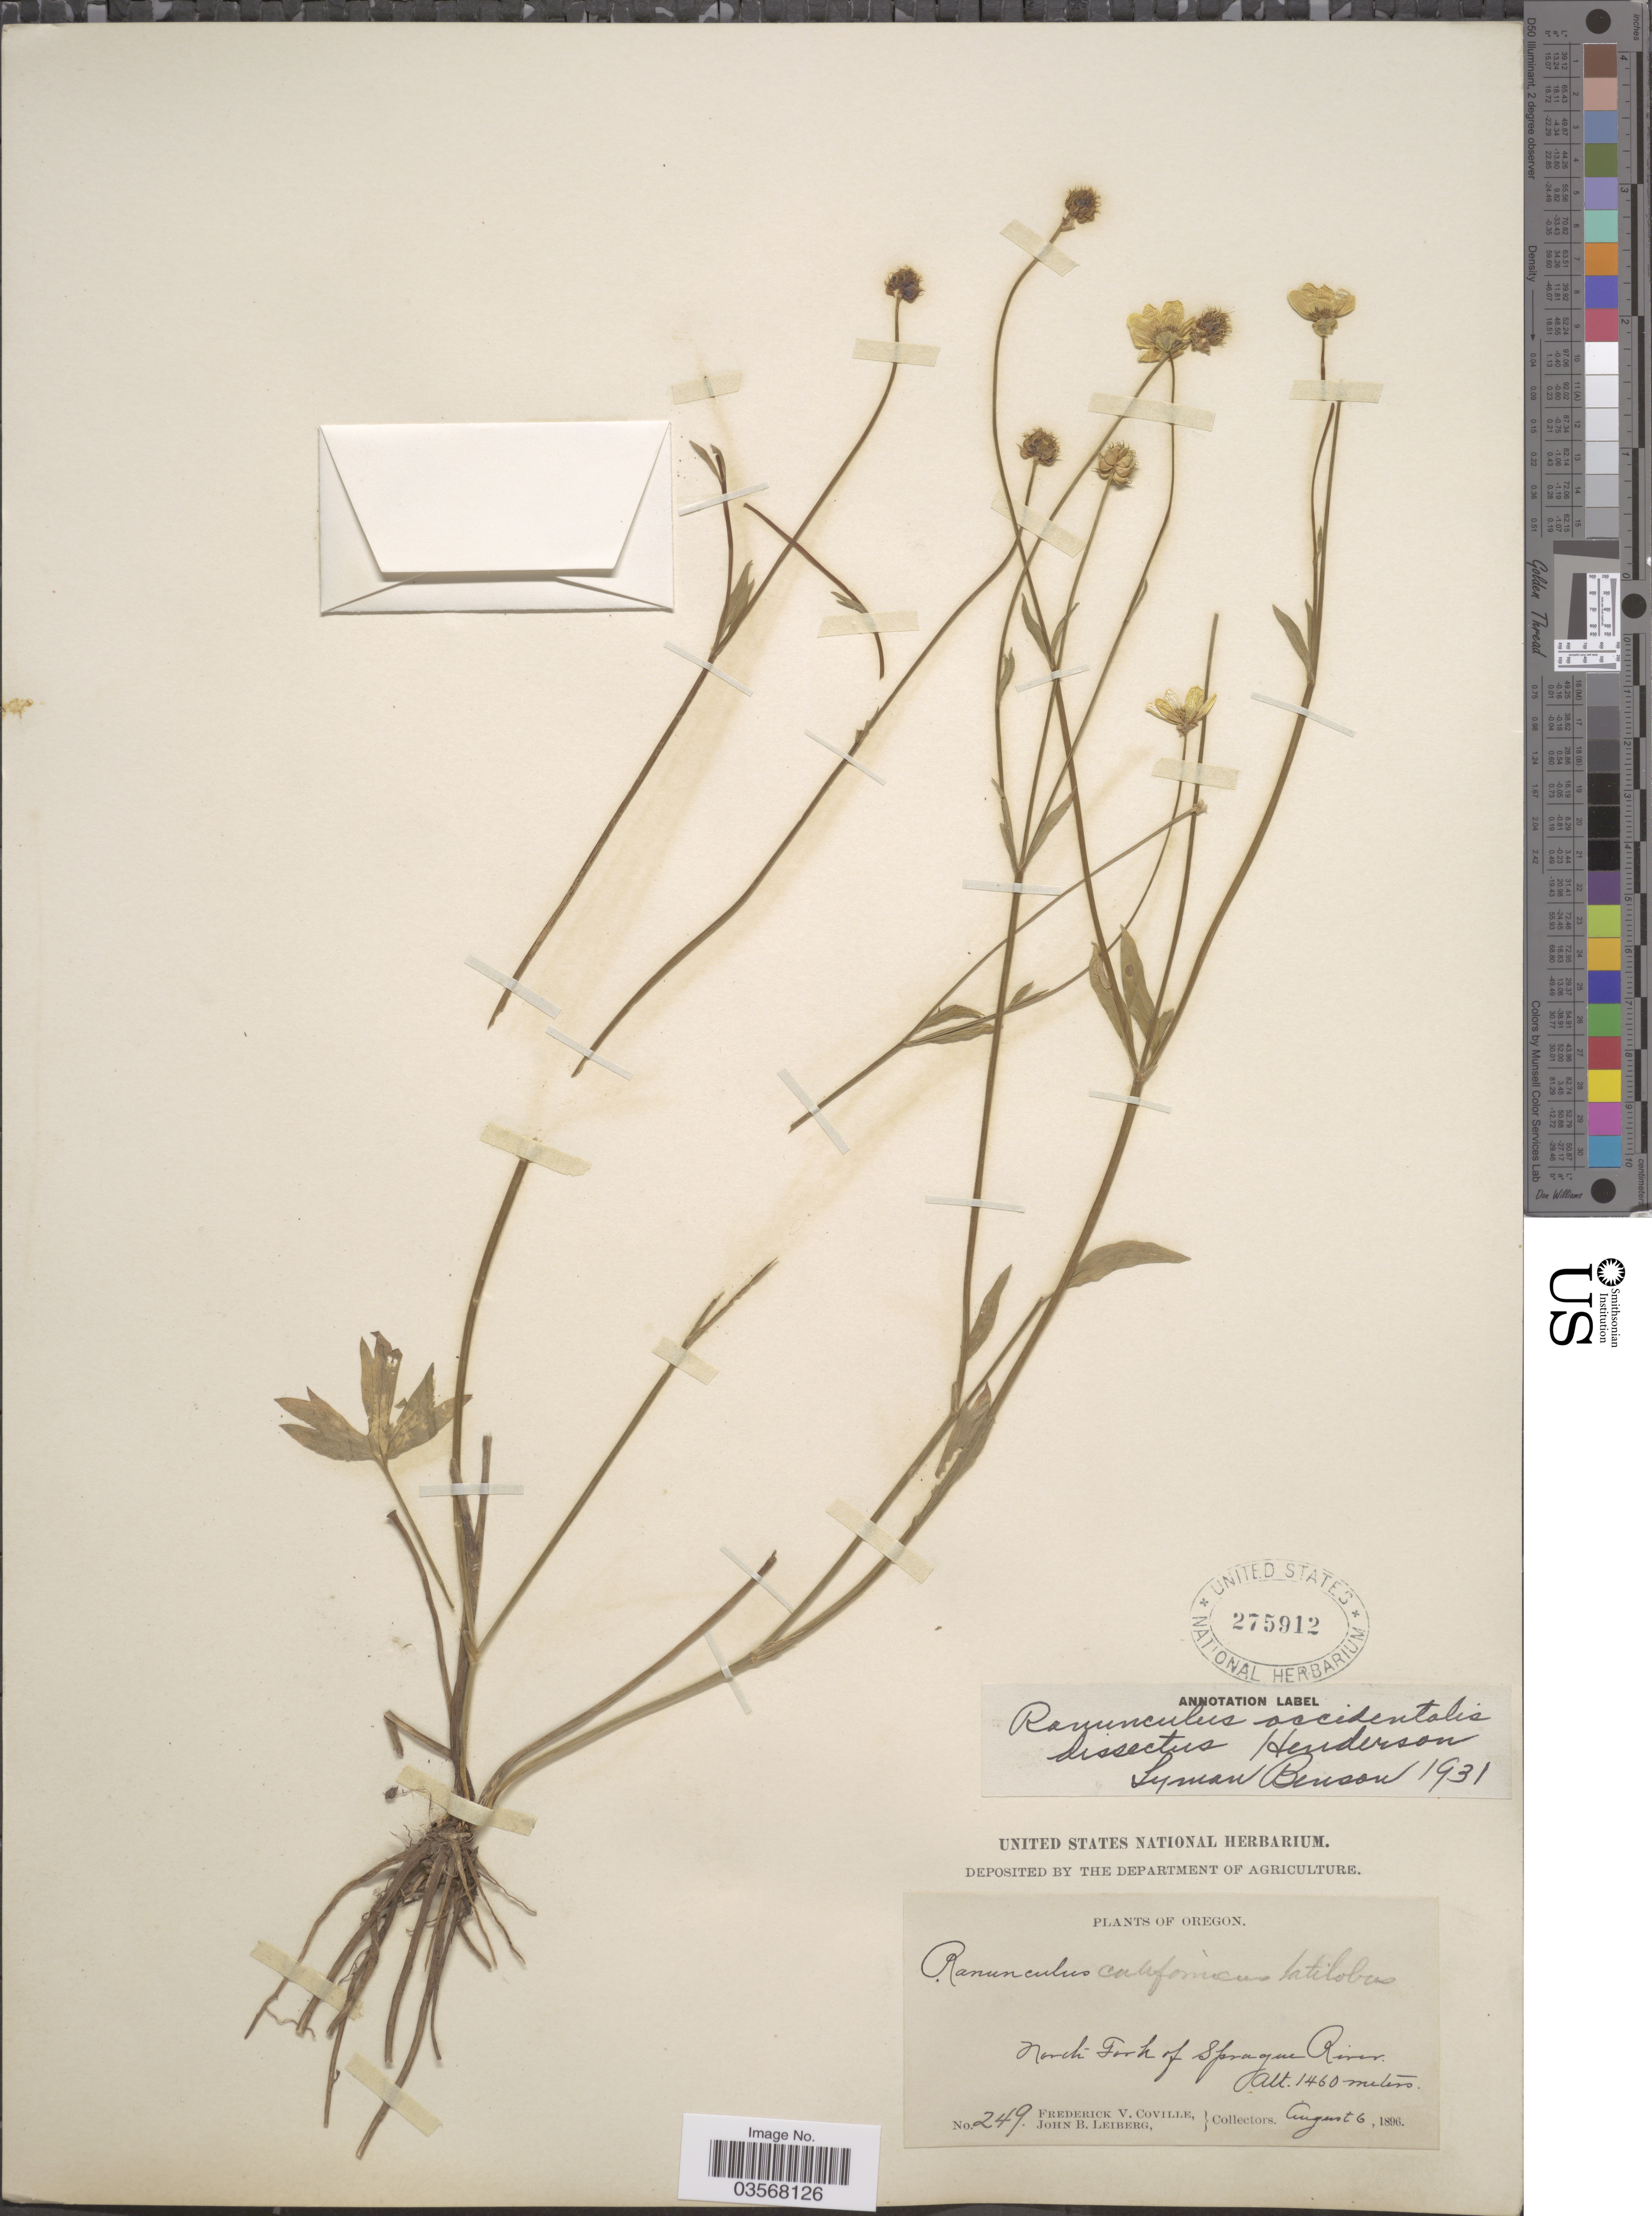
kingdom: Plantae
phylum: Tracheophyta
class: Magnoliopsida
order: Ranunculales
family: Ranunculaceae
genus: Ranunculus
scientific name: Ranunculus occidentalis var. dissectus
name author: L.F. Hend.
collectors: F. V. Coville & J. B. Leiberg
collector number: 249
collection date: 1896-08-06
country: United States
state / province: Oregon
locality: North Fork of Sprague River.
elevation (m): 1460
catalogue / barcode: US 275912